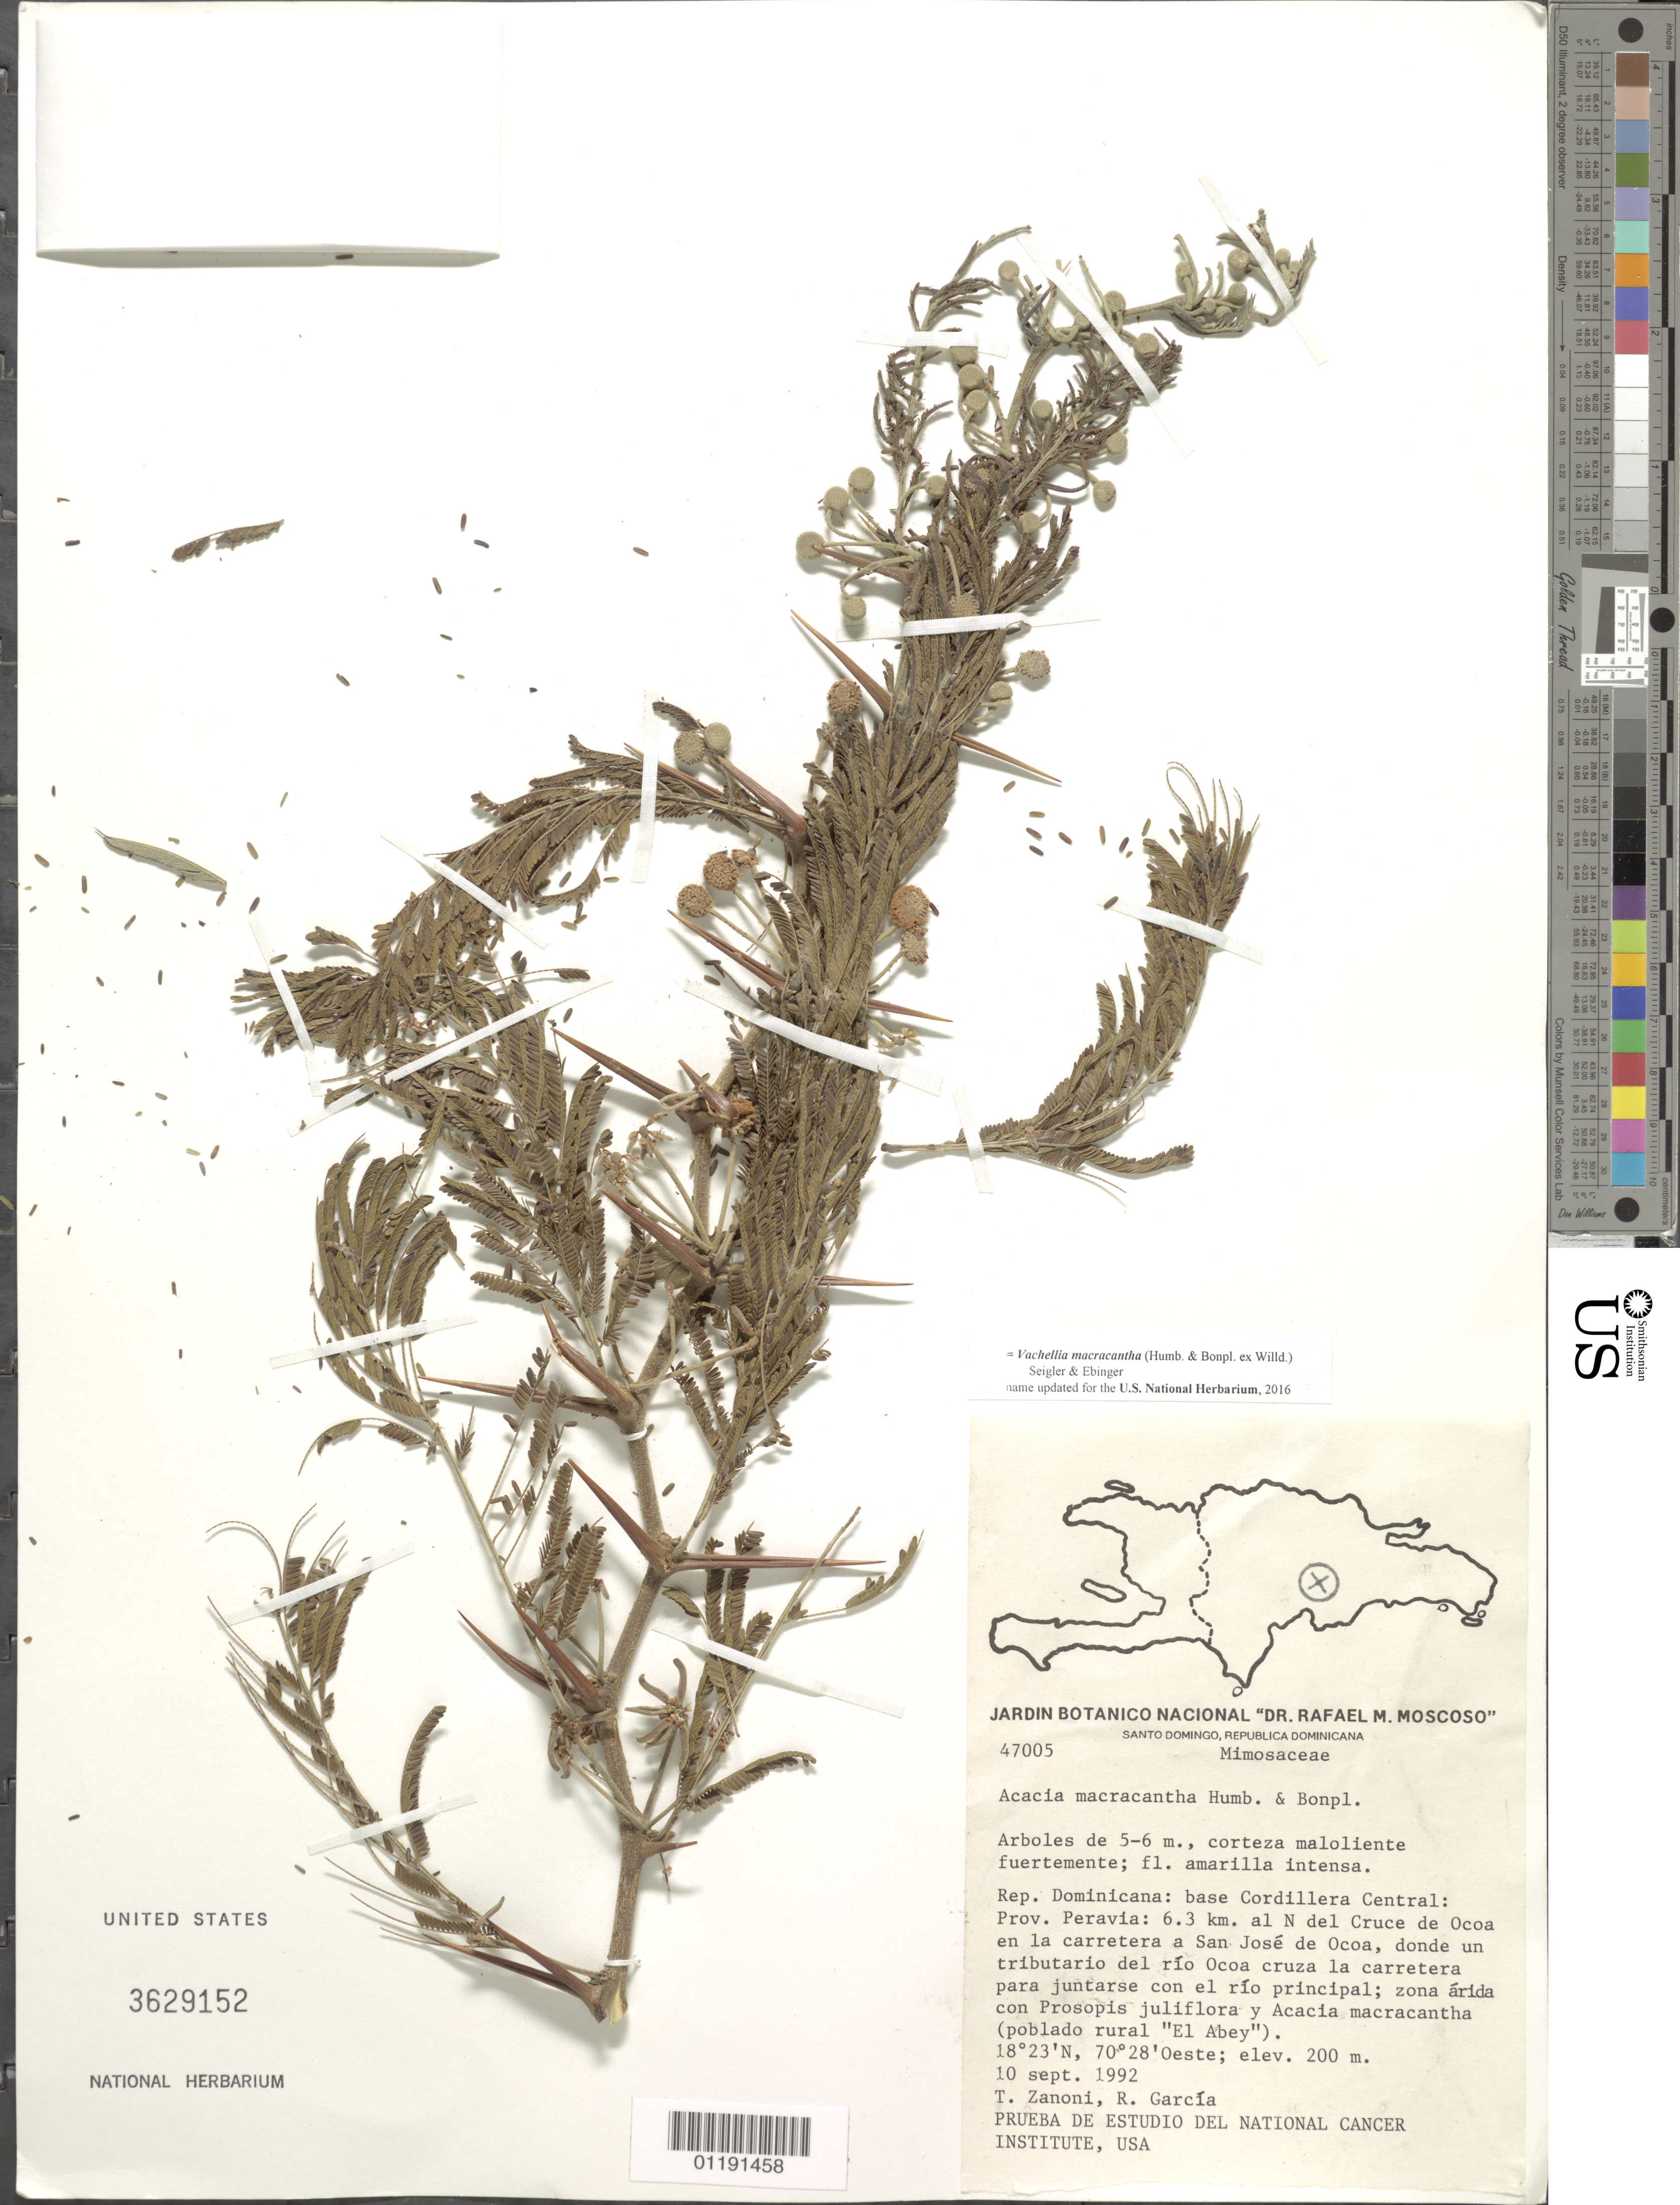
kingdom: Plantae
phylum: Tracheophyta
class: Magnoliopsida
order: Fabales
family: Fabaceae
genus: Vachellia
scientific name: Vachellia macracantha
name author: (Humb. & Bonpl. ex Willd.) Seigler & Ebinger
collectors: T. A. Zanoni & R. G. García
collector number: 47005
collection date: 1992-09-10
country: Dominican Republic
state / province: Peravia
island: Hispaniola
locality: Cordillera Central: 6.3 km. N of Cruce de Ocoa on the road to San José de Ocoa, where a tributary of the river Ocoa crosses the road to join with the main river.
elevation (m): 200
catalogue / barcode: US 3629152